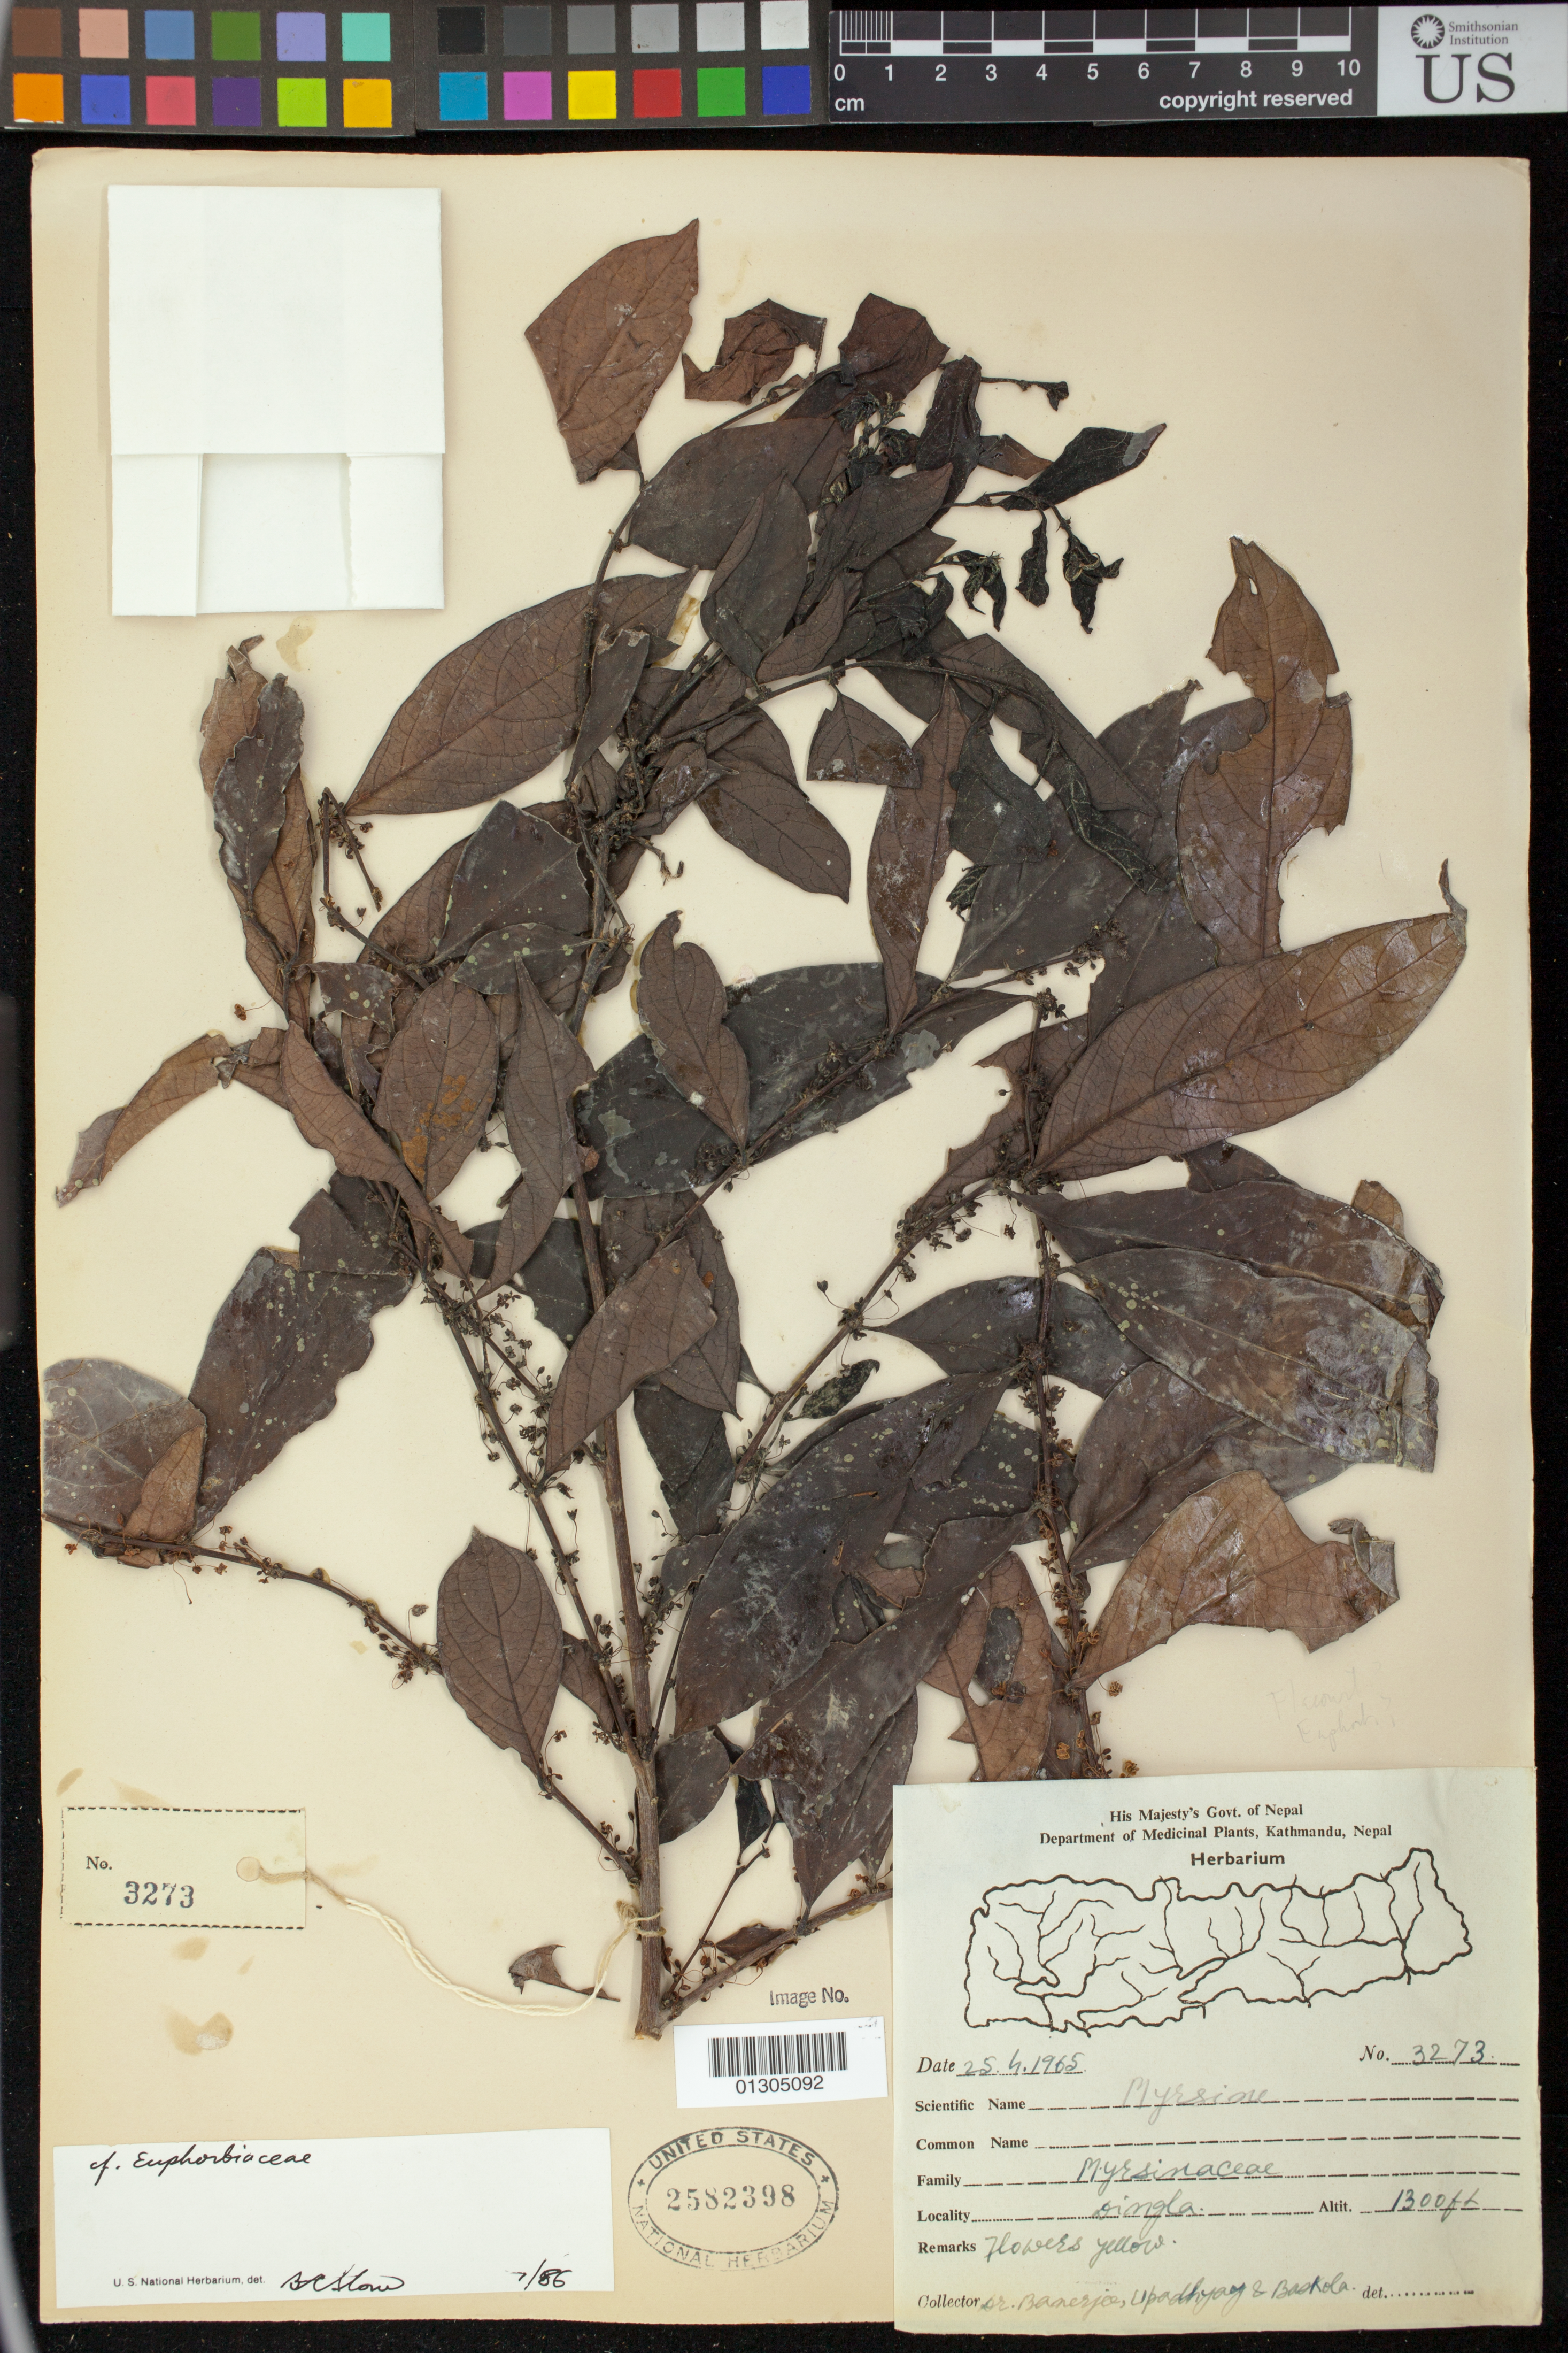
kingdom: Plantae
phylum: Tracheophyta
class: Magnoliopsida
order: Malpighiales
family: Euphorbiaceae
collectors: -. Banerjee, Upadhyay, -- & Baskola, --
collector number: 3273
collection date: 1965-04-25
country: Nepal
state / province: Central Region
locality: Kathmandu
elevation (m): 396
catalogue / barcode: US 2582398